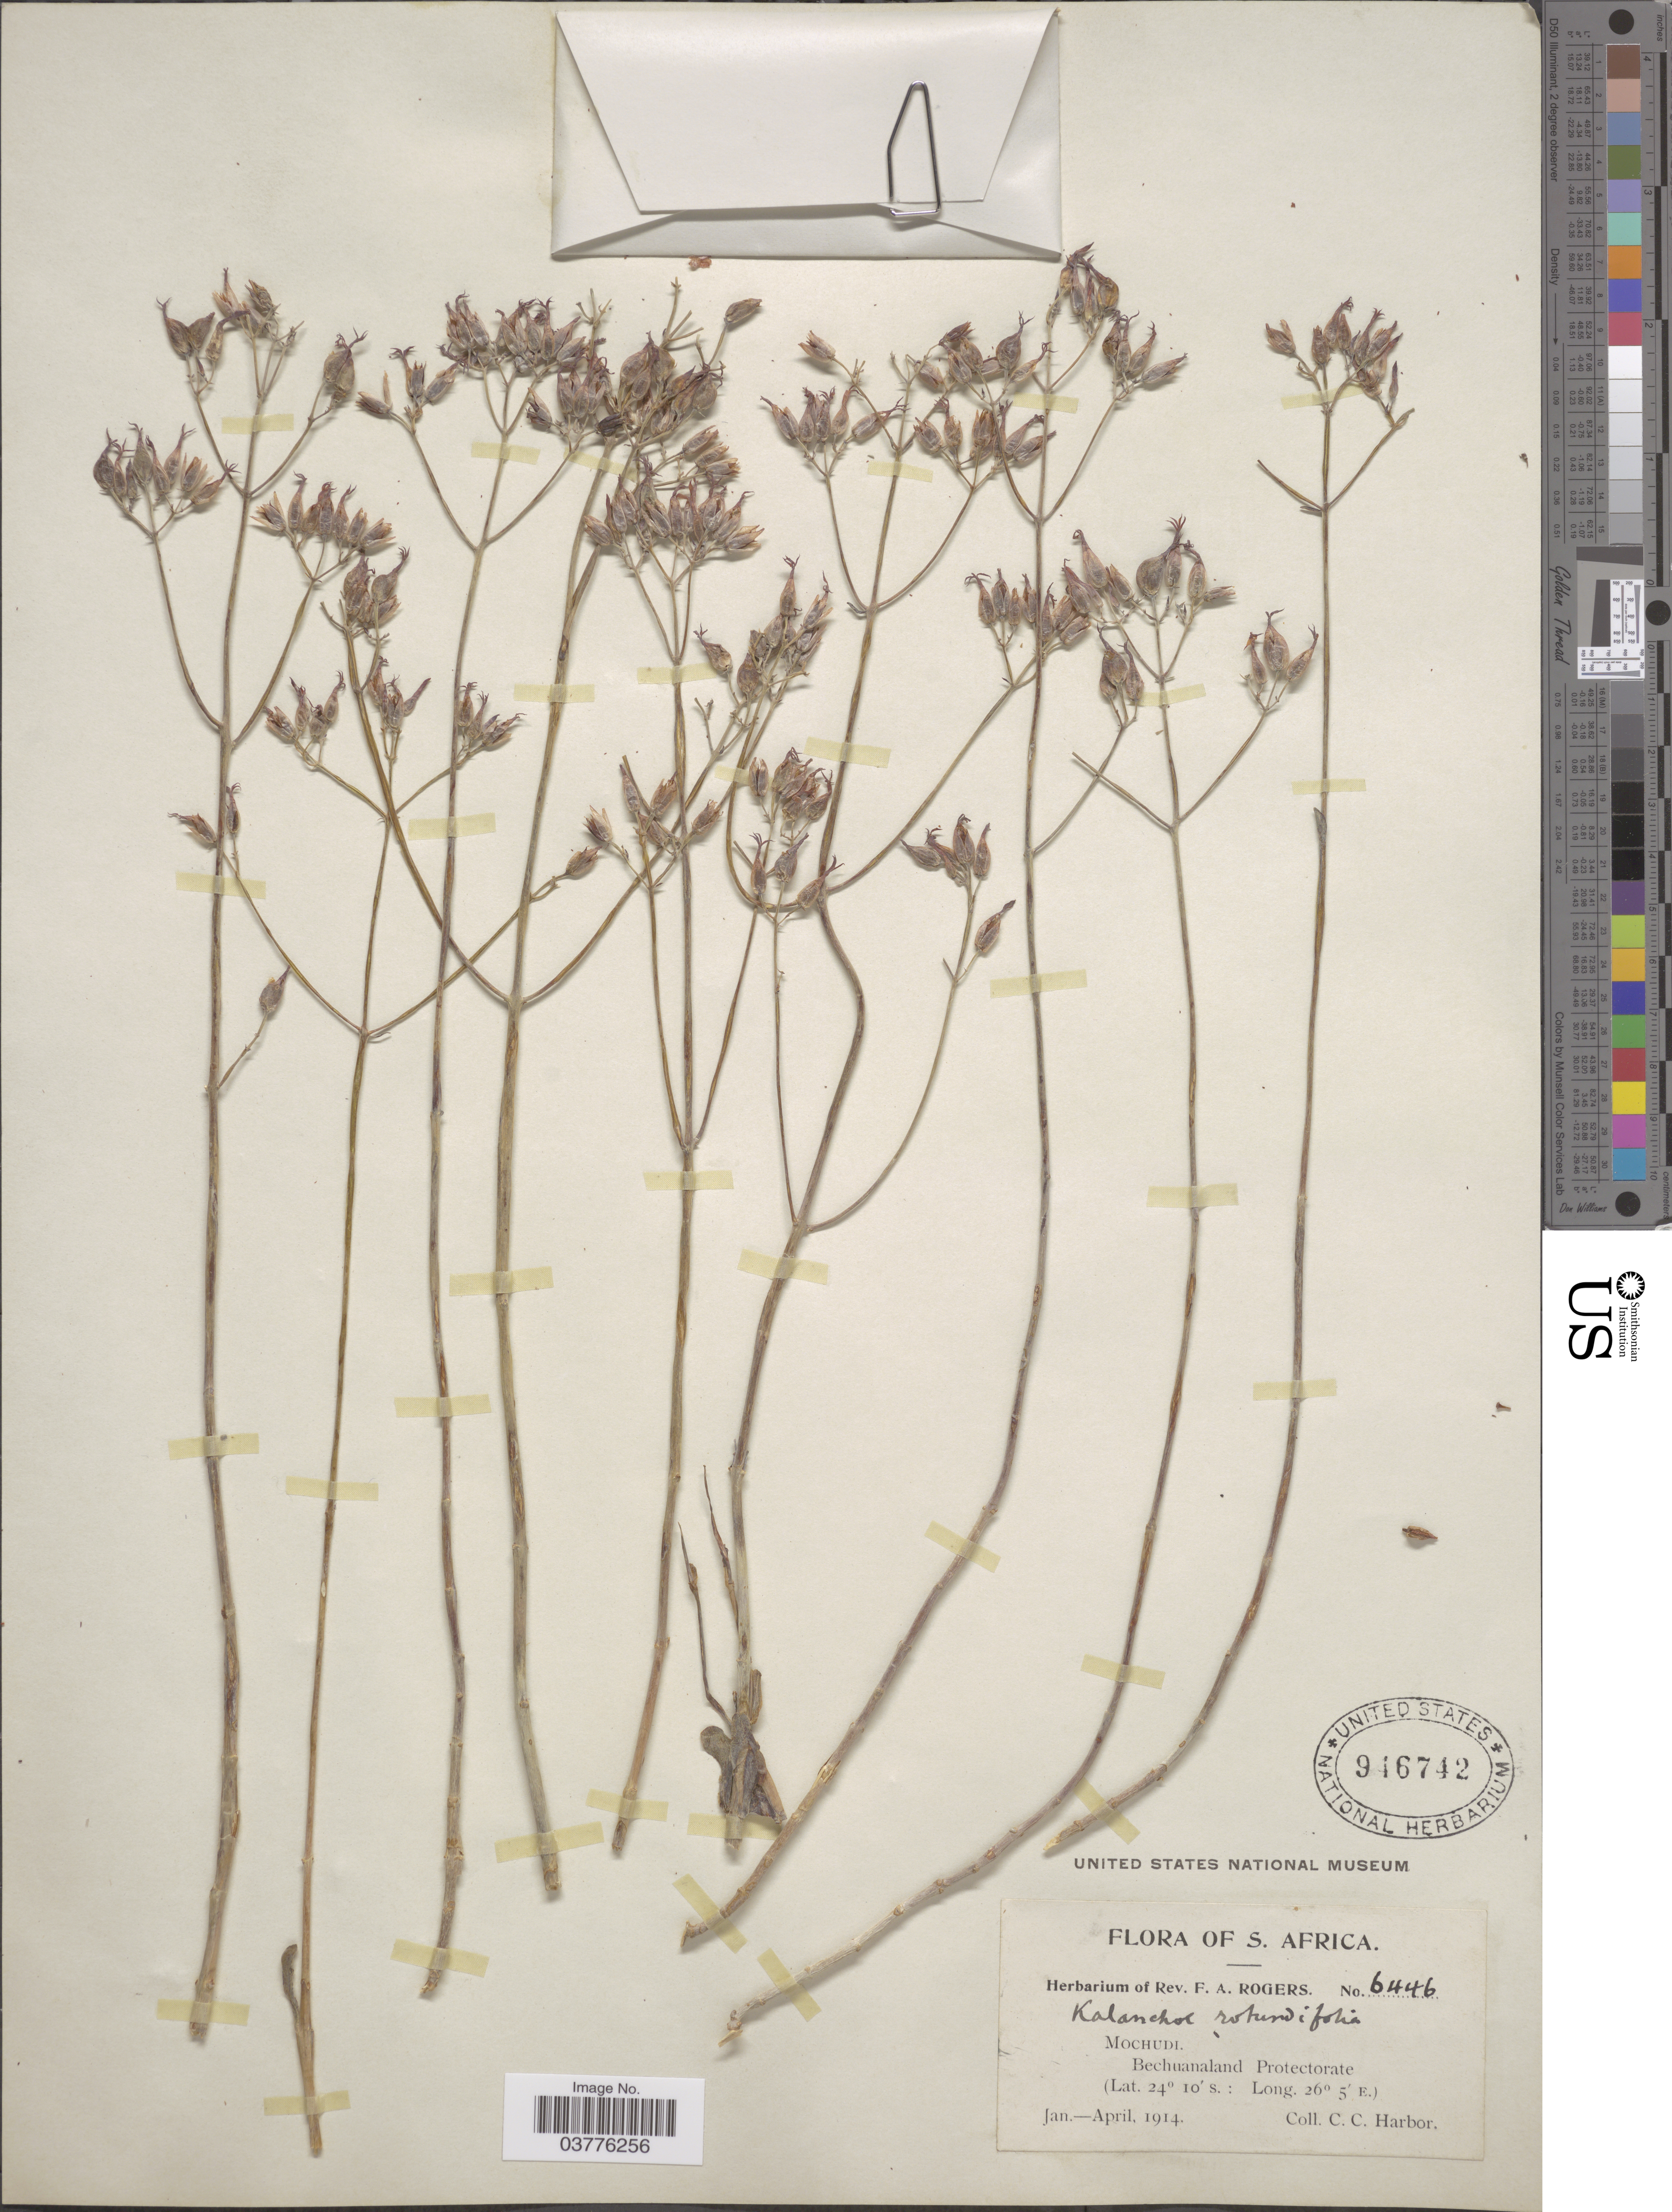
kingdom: Plantae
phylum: Tracheophyta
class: Magnoliopsida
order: Saxifragales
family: Crassulaceae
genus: Kalanchoe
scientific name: Kalanchoe rotundifolia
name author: (Haw.) Haw.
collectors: C. Harbor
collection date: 1914-01/1914-04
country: Botswana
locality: S. Africa. Mochudi. Bechuanaland Protectorate.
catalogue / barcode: US 946742